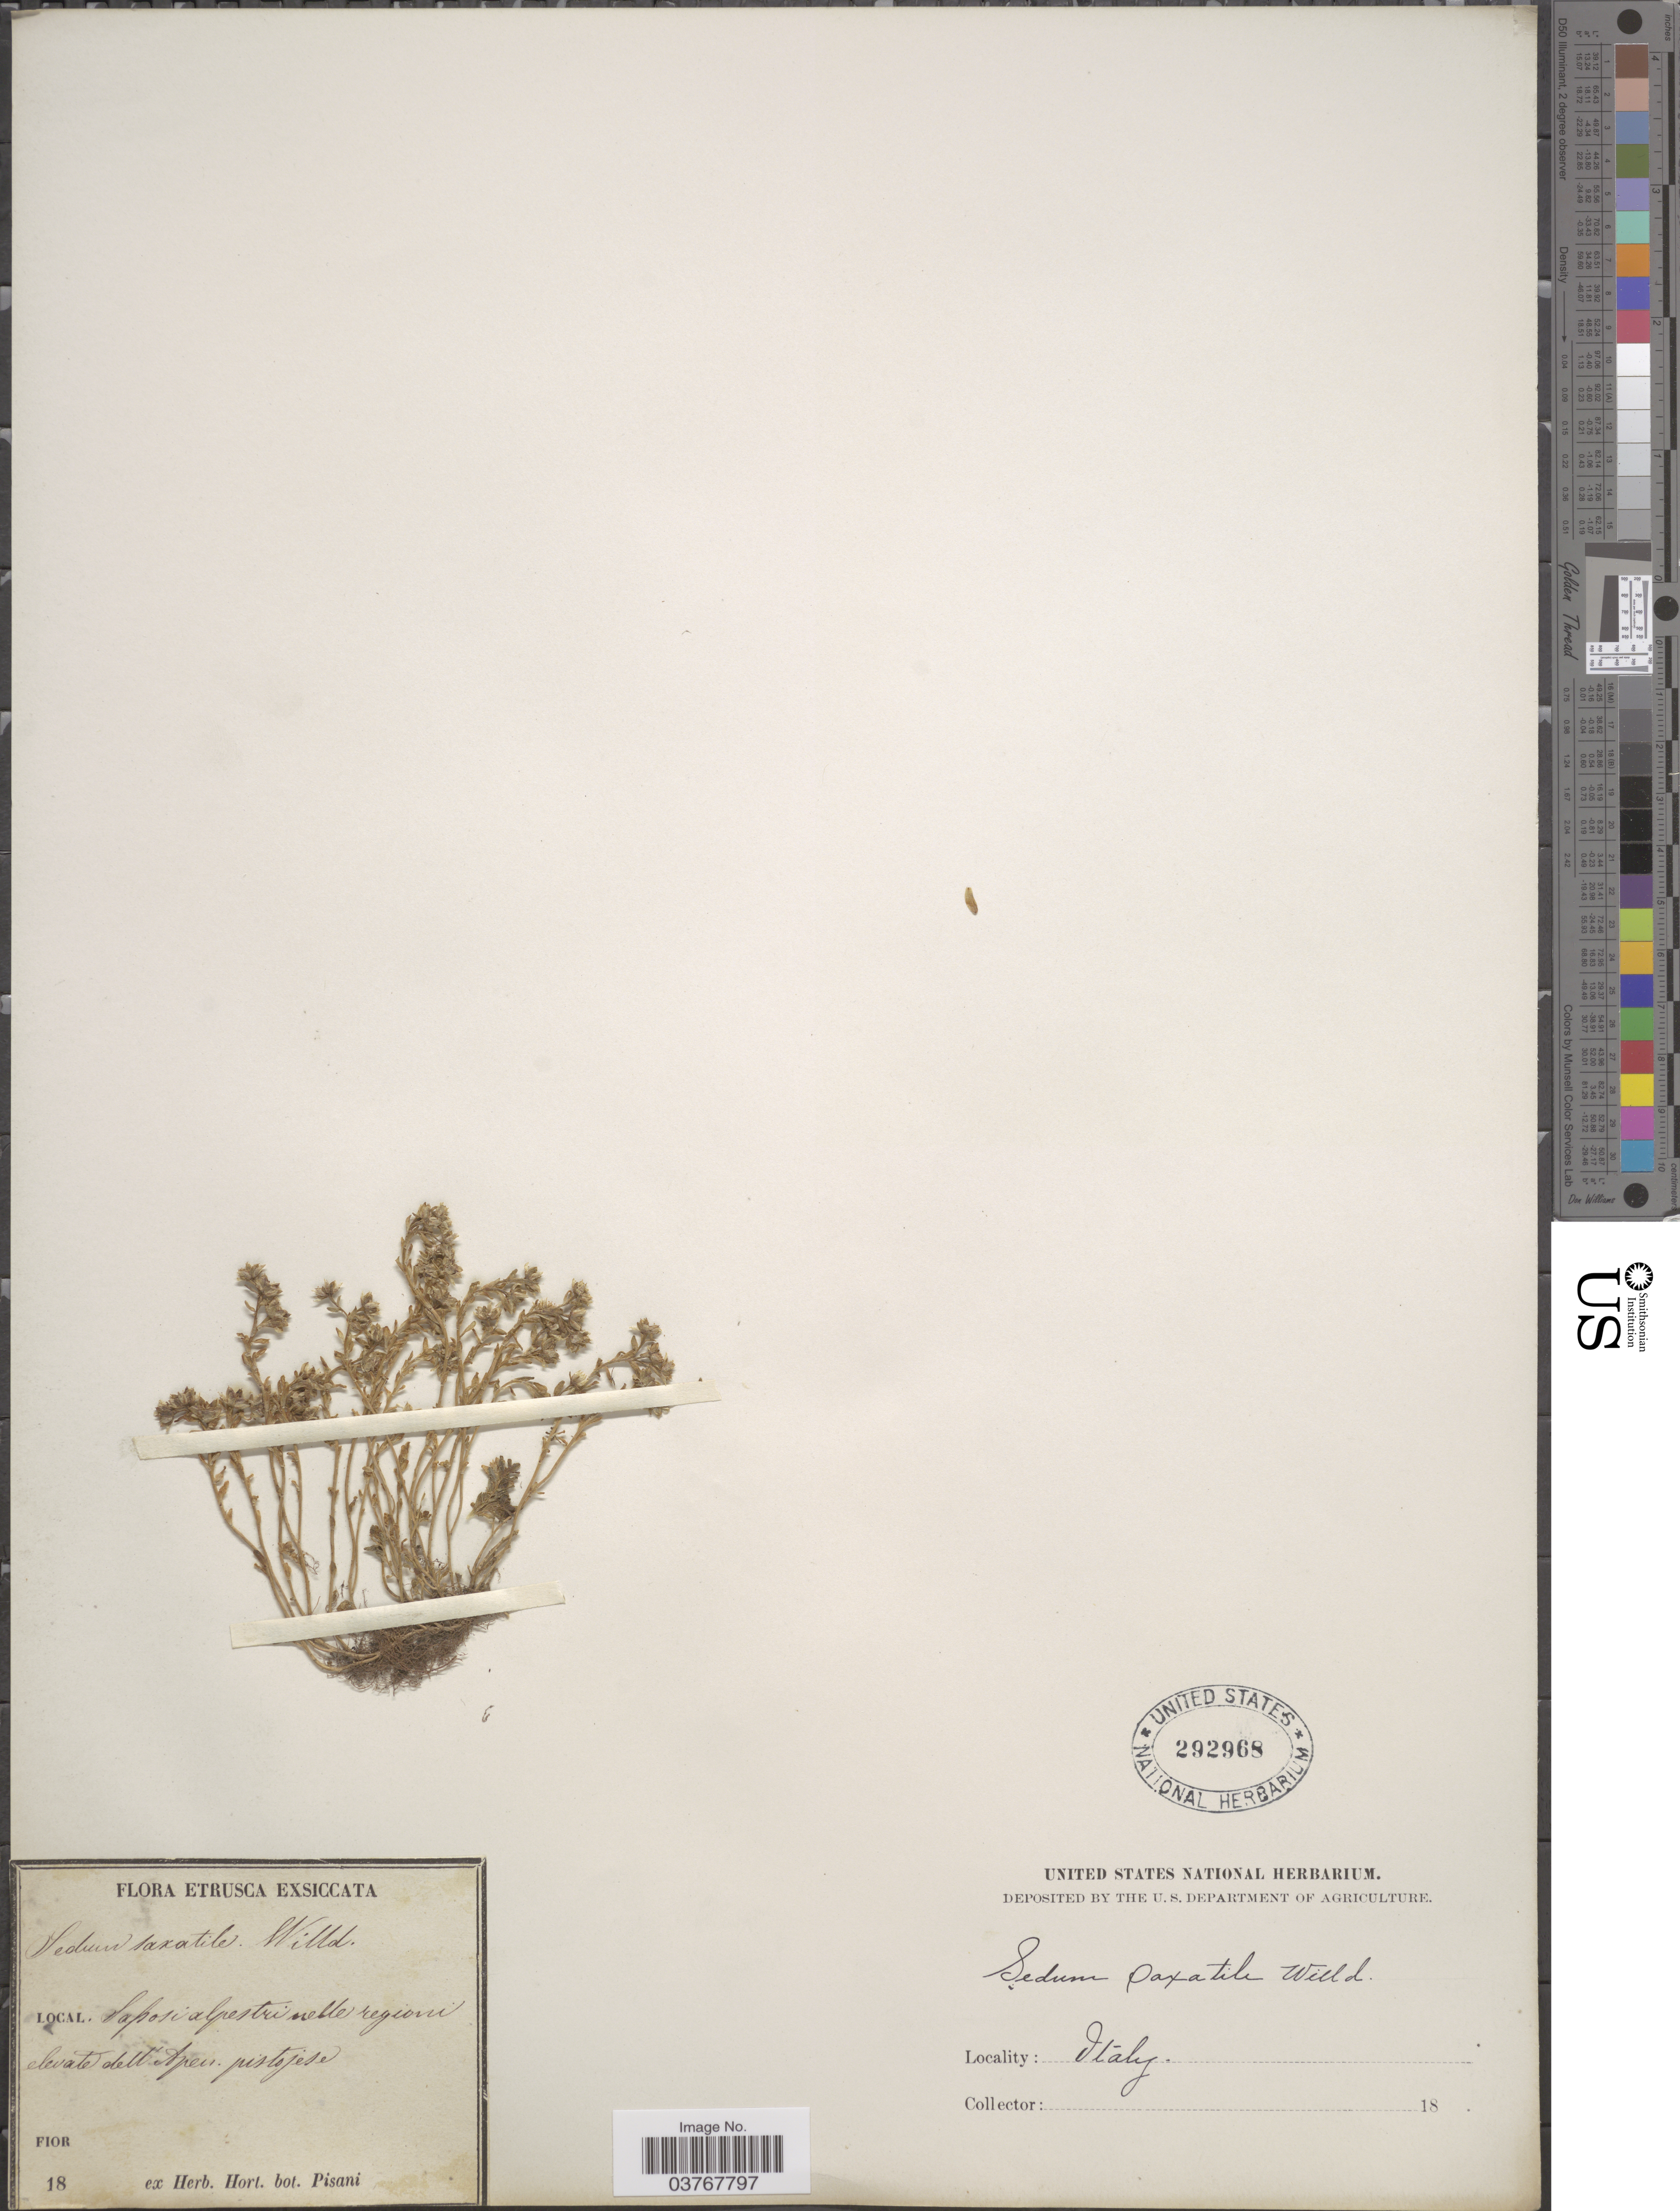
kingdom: Plantae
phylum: Tracheophyta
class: Magnoliopsida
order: Saxifragales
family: Crassulaceae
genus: Sedum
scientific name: Sedum saxatile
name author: DC.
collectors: ex herb. Hort. Bot. Pisani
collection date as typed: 18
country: Italy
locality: Etrusca. Saposi alpestri nelle region elevate dell Apen. pistojese. [interpreted]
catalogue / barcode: US 292968